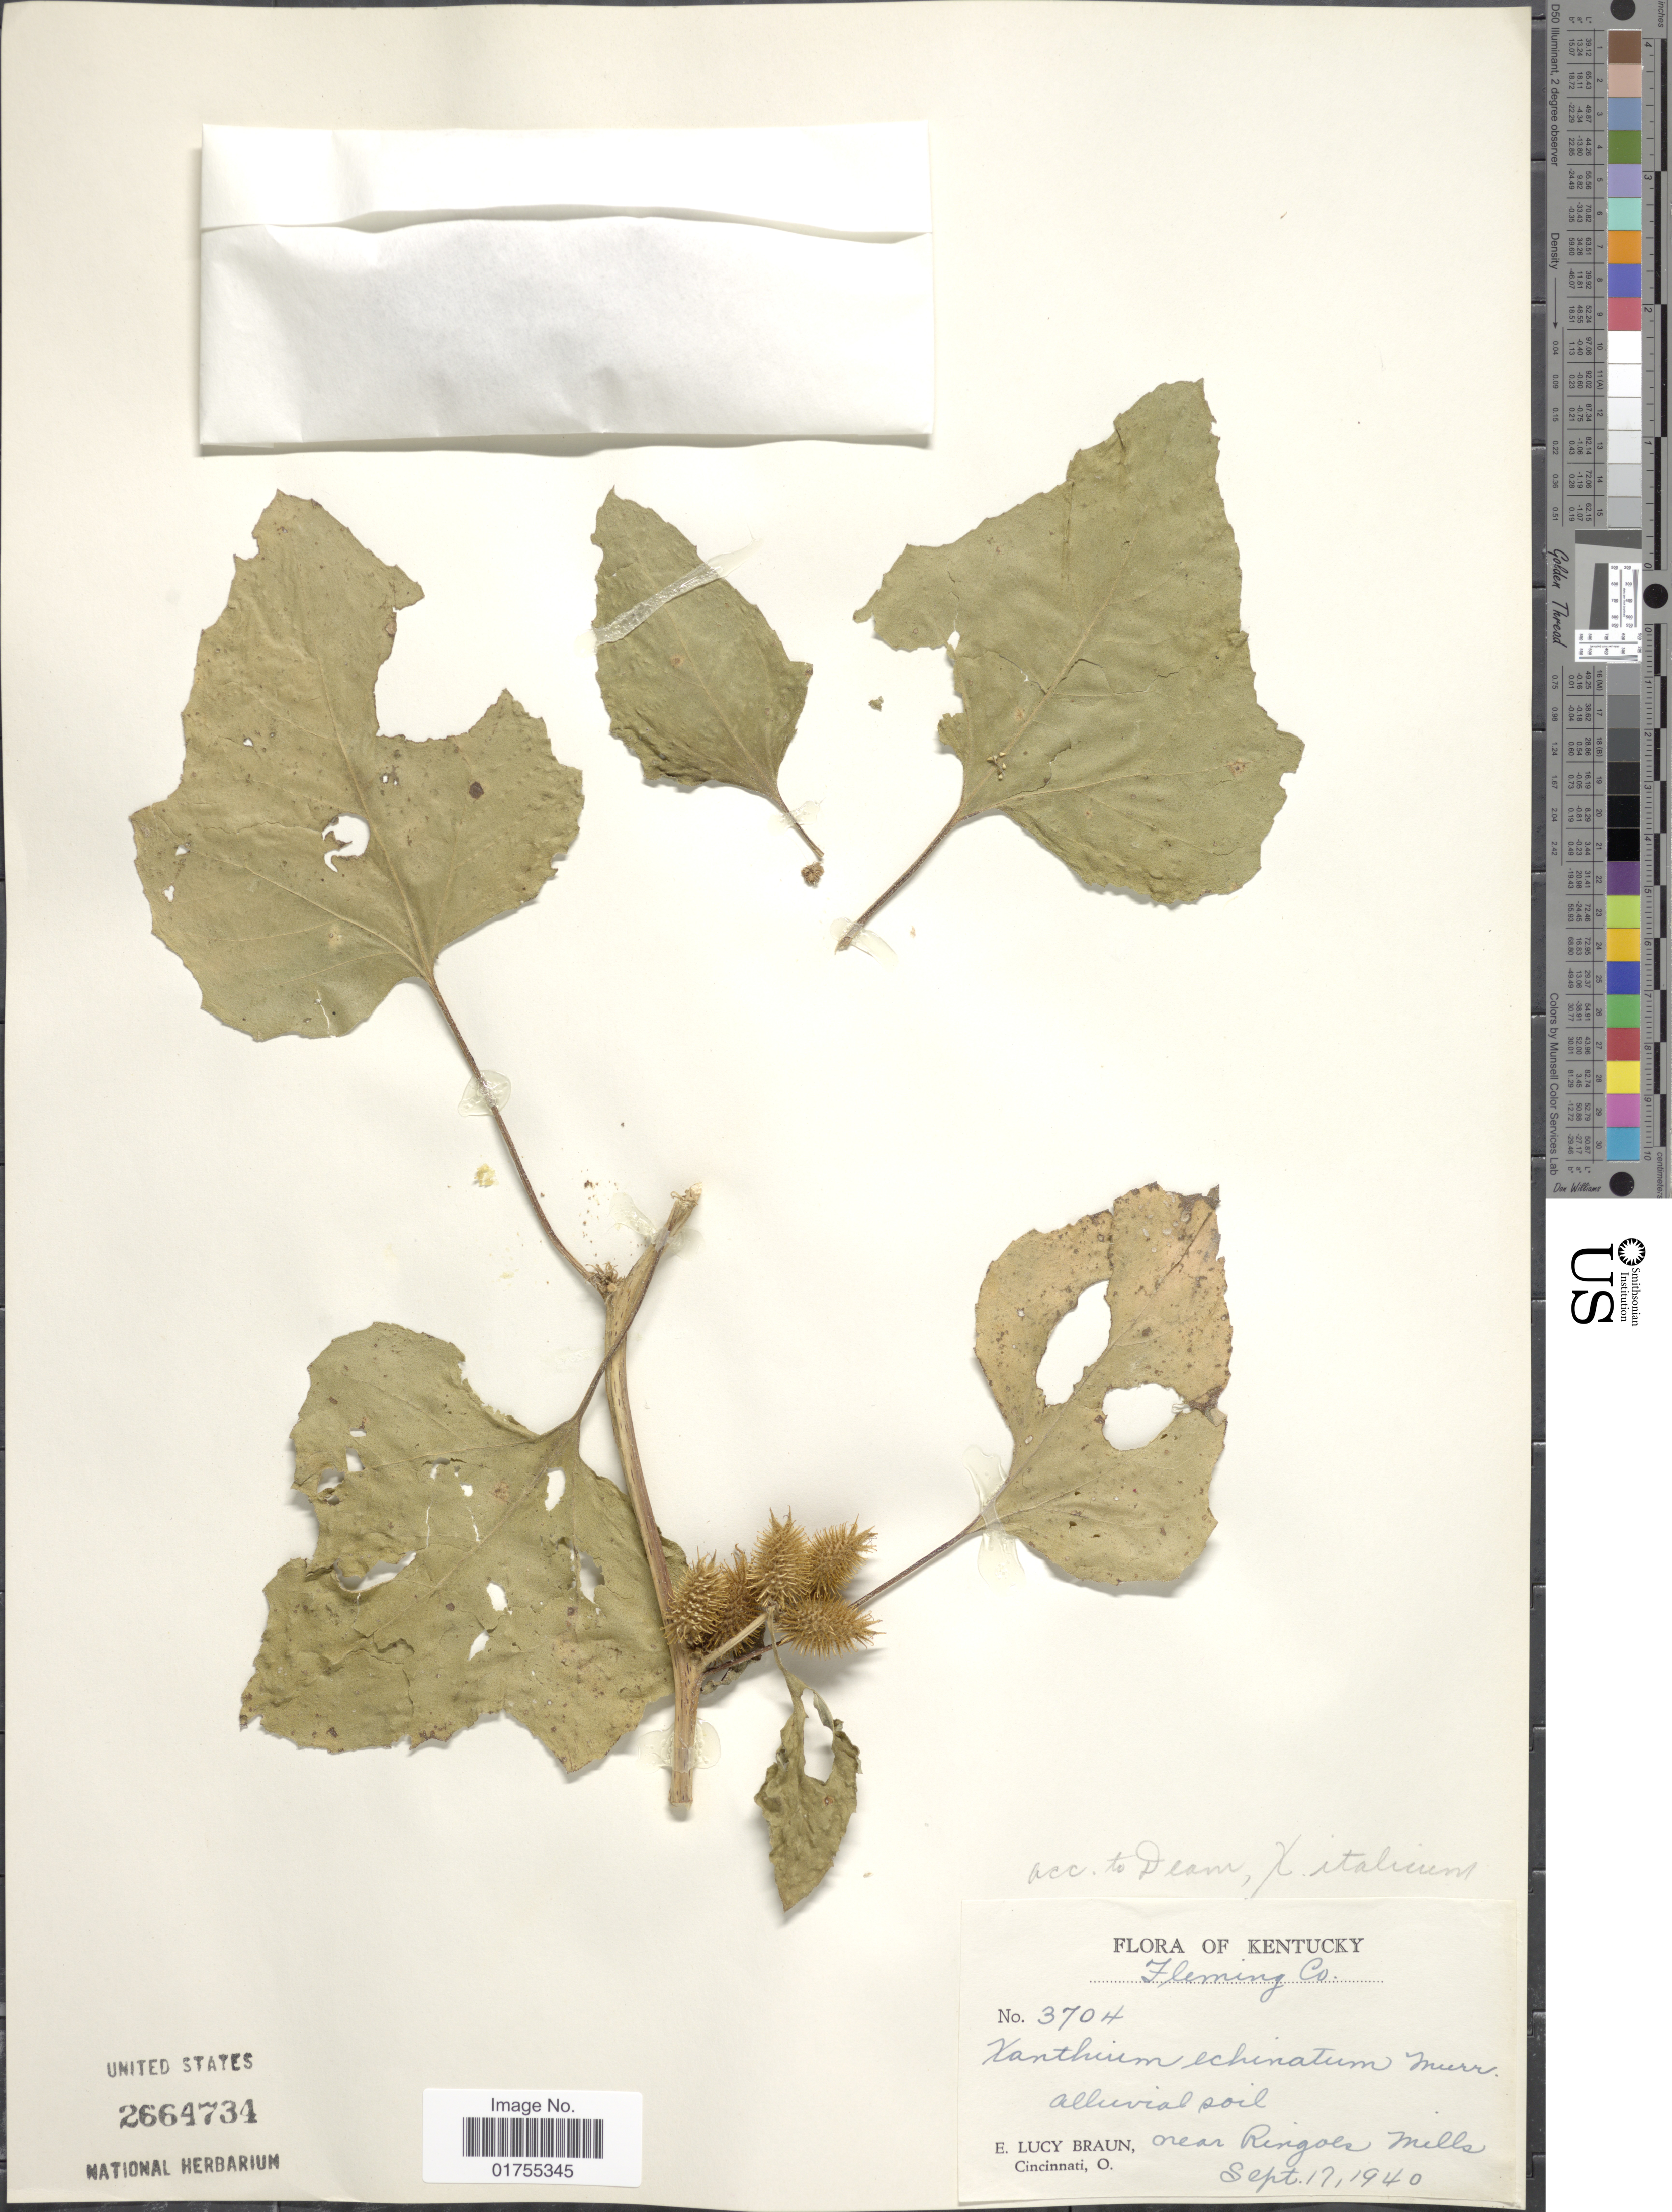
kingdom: Plantae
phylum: Tracheophyta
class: Magnoliopsida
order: Asterales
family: Asteraceae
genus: Xanthium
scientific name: Xanthium strumarium var. canadense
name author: (Mill.) Torr. & A. Gray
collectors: E. L. Braun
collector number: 3704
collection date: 1940-09-17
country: United States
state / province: Kentucky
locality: Fleming Co., near Ringola Mills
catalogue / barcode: US 2664734